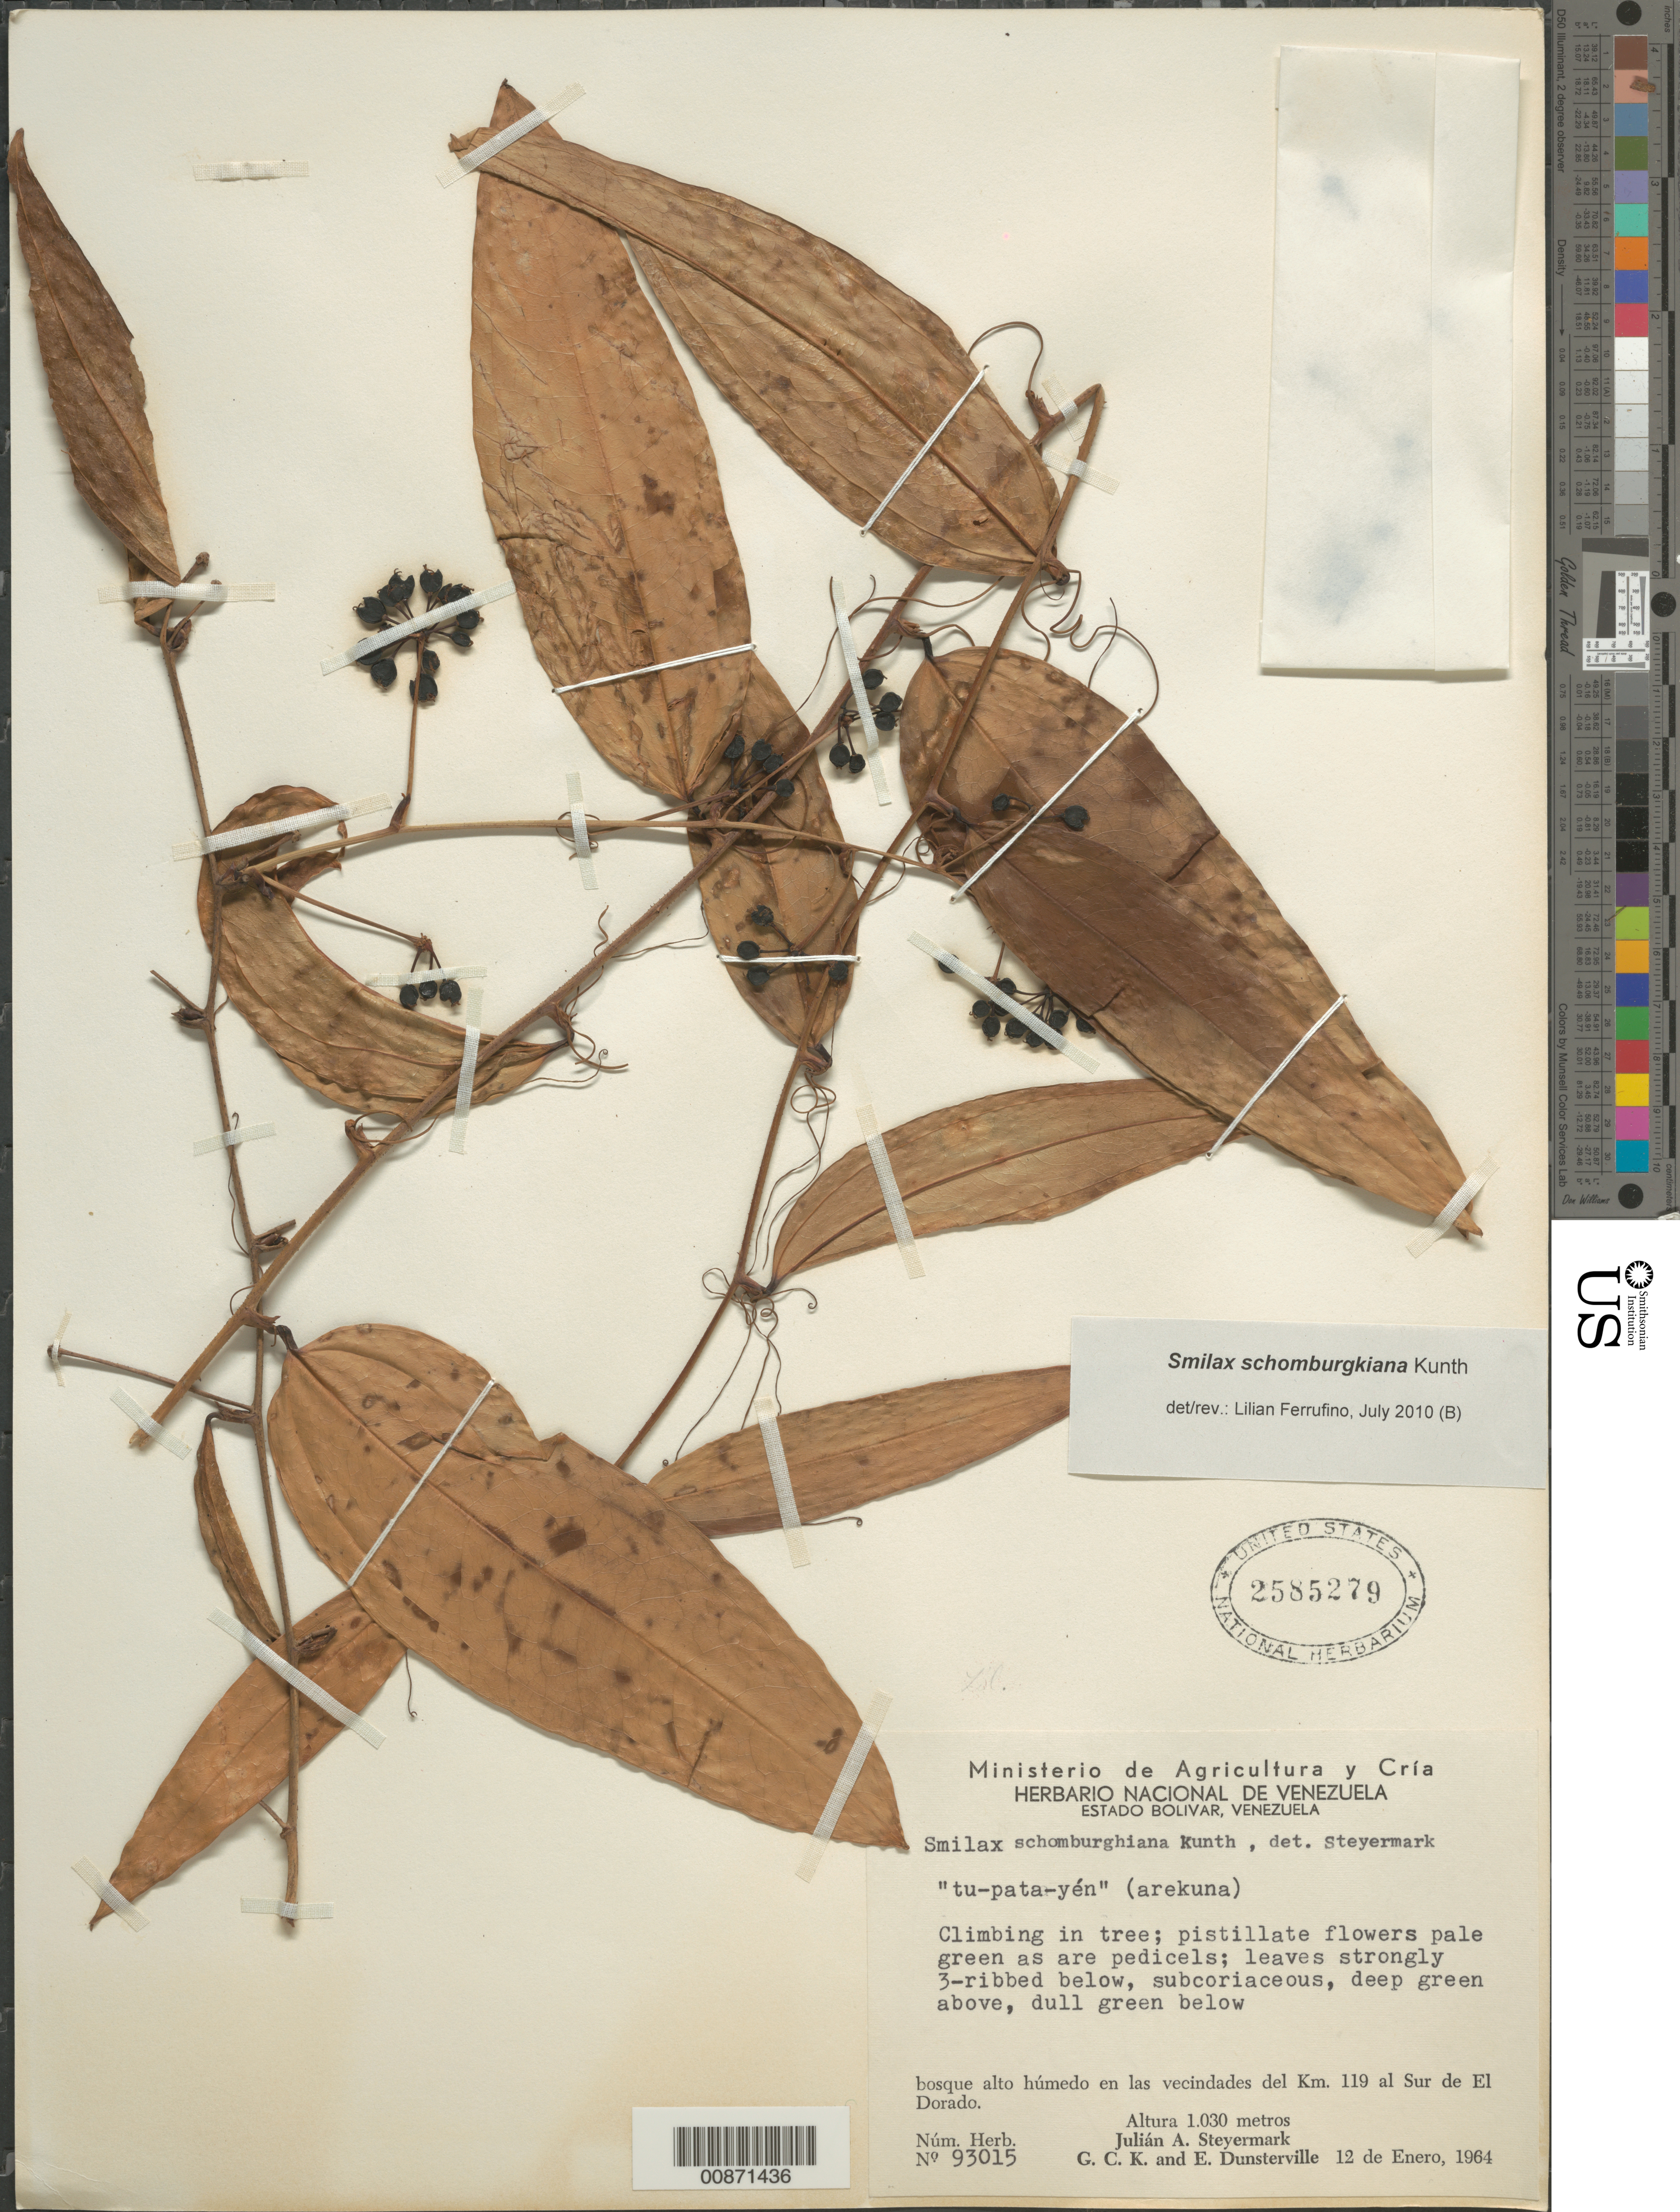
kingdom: Plantae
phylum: Tracheophyta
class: Liliopsida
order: Liliales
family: Smilacaceae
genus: Smilax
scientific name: Smilax schomburgkiana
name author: Kunth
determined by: Steyermark, Julian A., (VEN)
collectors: J. Steyermark, G. C. K. Dunsterville & E. Dunsterville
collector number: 93015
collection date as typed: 12-Jan-64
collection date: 1964-01-12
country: Venezuela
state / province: Bolívar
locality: El Dorado, S of; km 119 vic.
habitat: Bosque alto húmedo; climbing in tree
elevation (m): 1030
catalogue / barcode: US 2585279